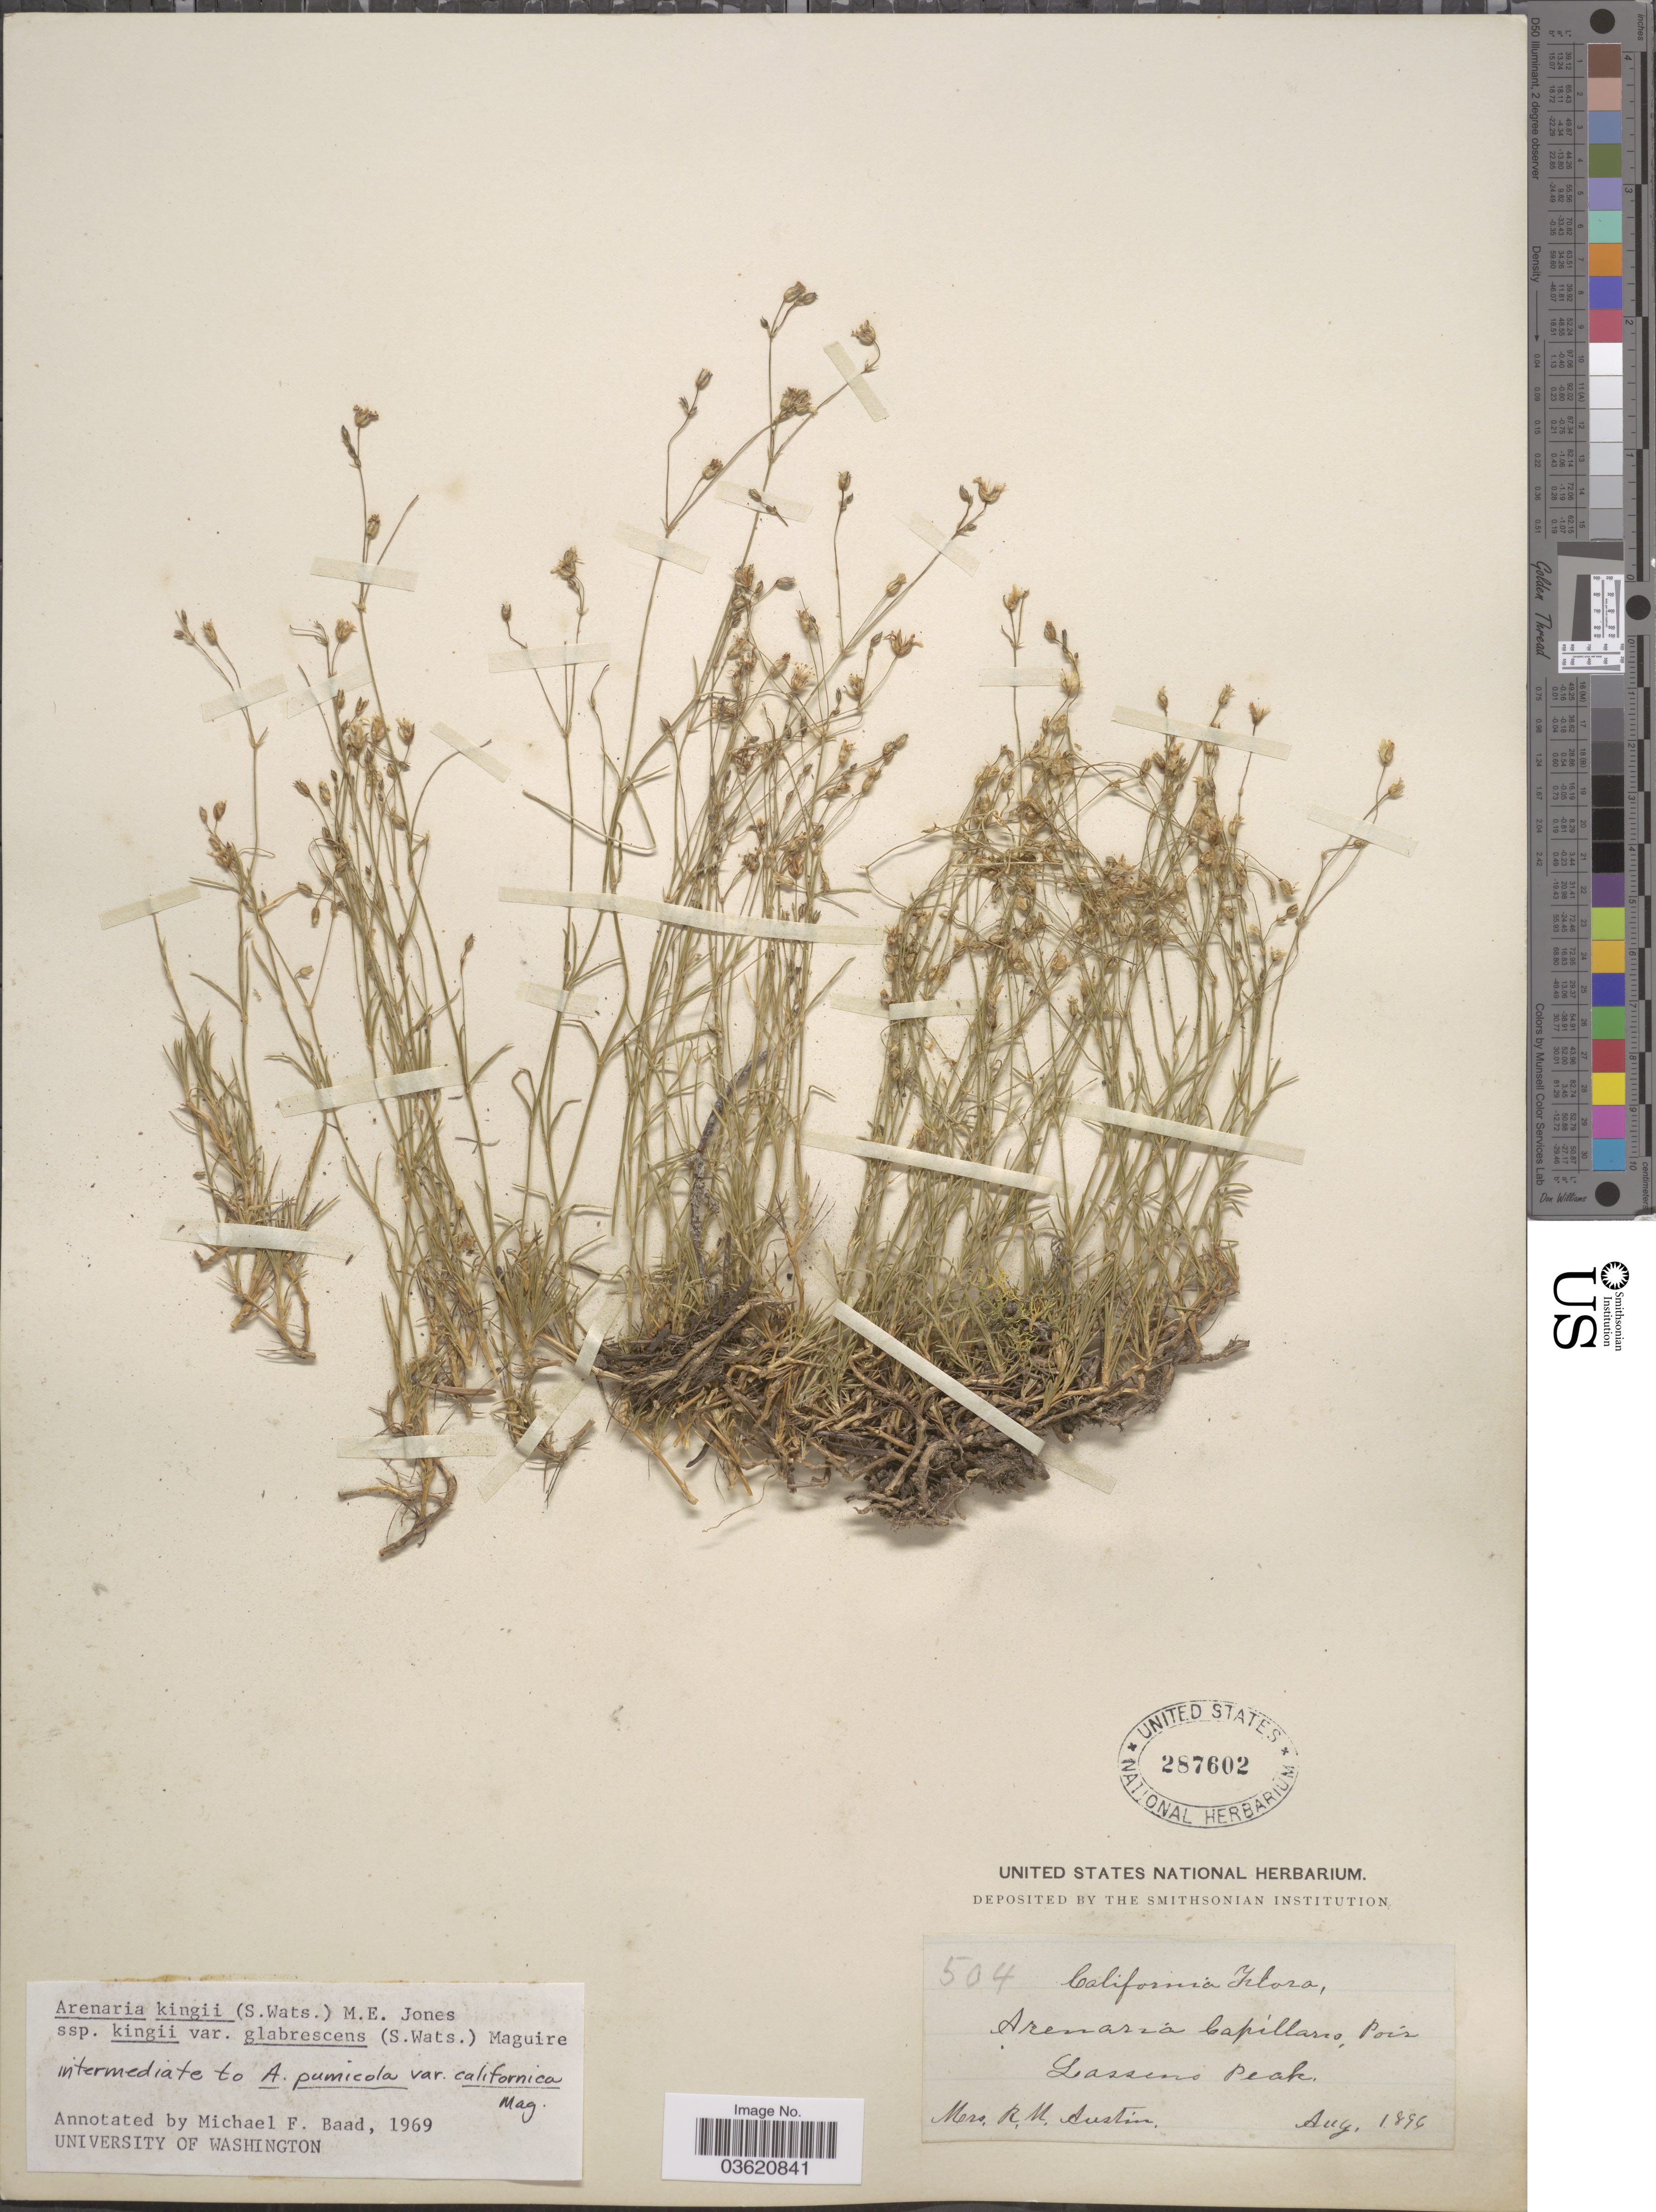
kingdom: Plantae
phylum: Tracheophyta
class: Magnoliopsida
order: Caryophyllales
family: Caryophyllaceae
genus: Eremogone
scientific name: Eremogone kingii var. glabrescens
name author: (S. Watson) Dorn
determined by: U.S. National Herbarium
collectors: R. Austin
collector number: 504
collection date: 1894-08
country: United States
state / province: California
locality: Lassens' Peak.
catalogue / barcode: US 287602